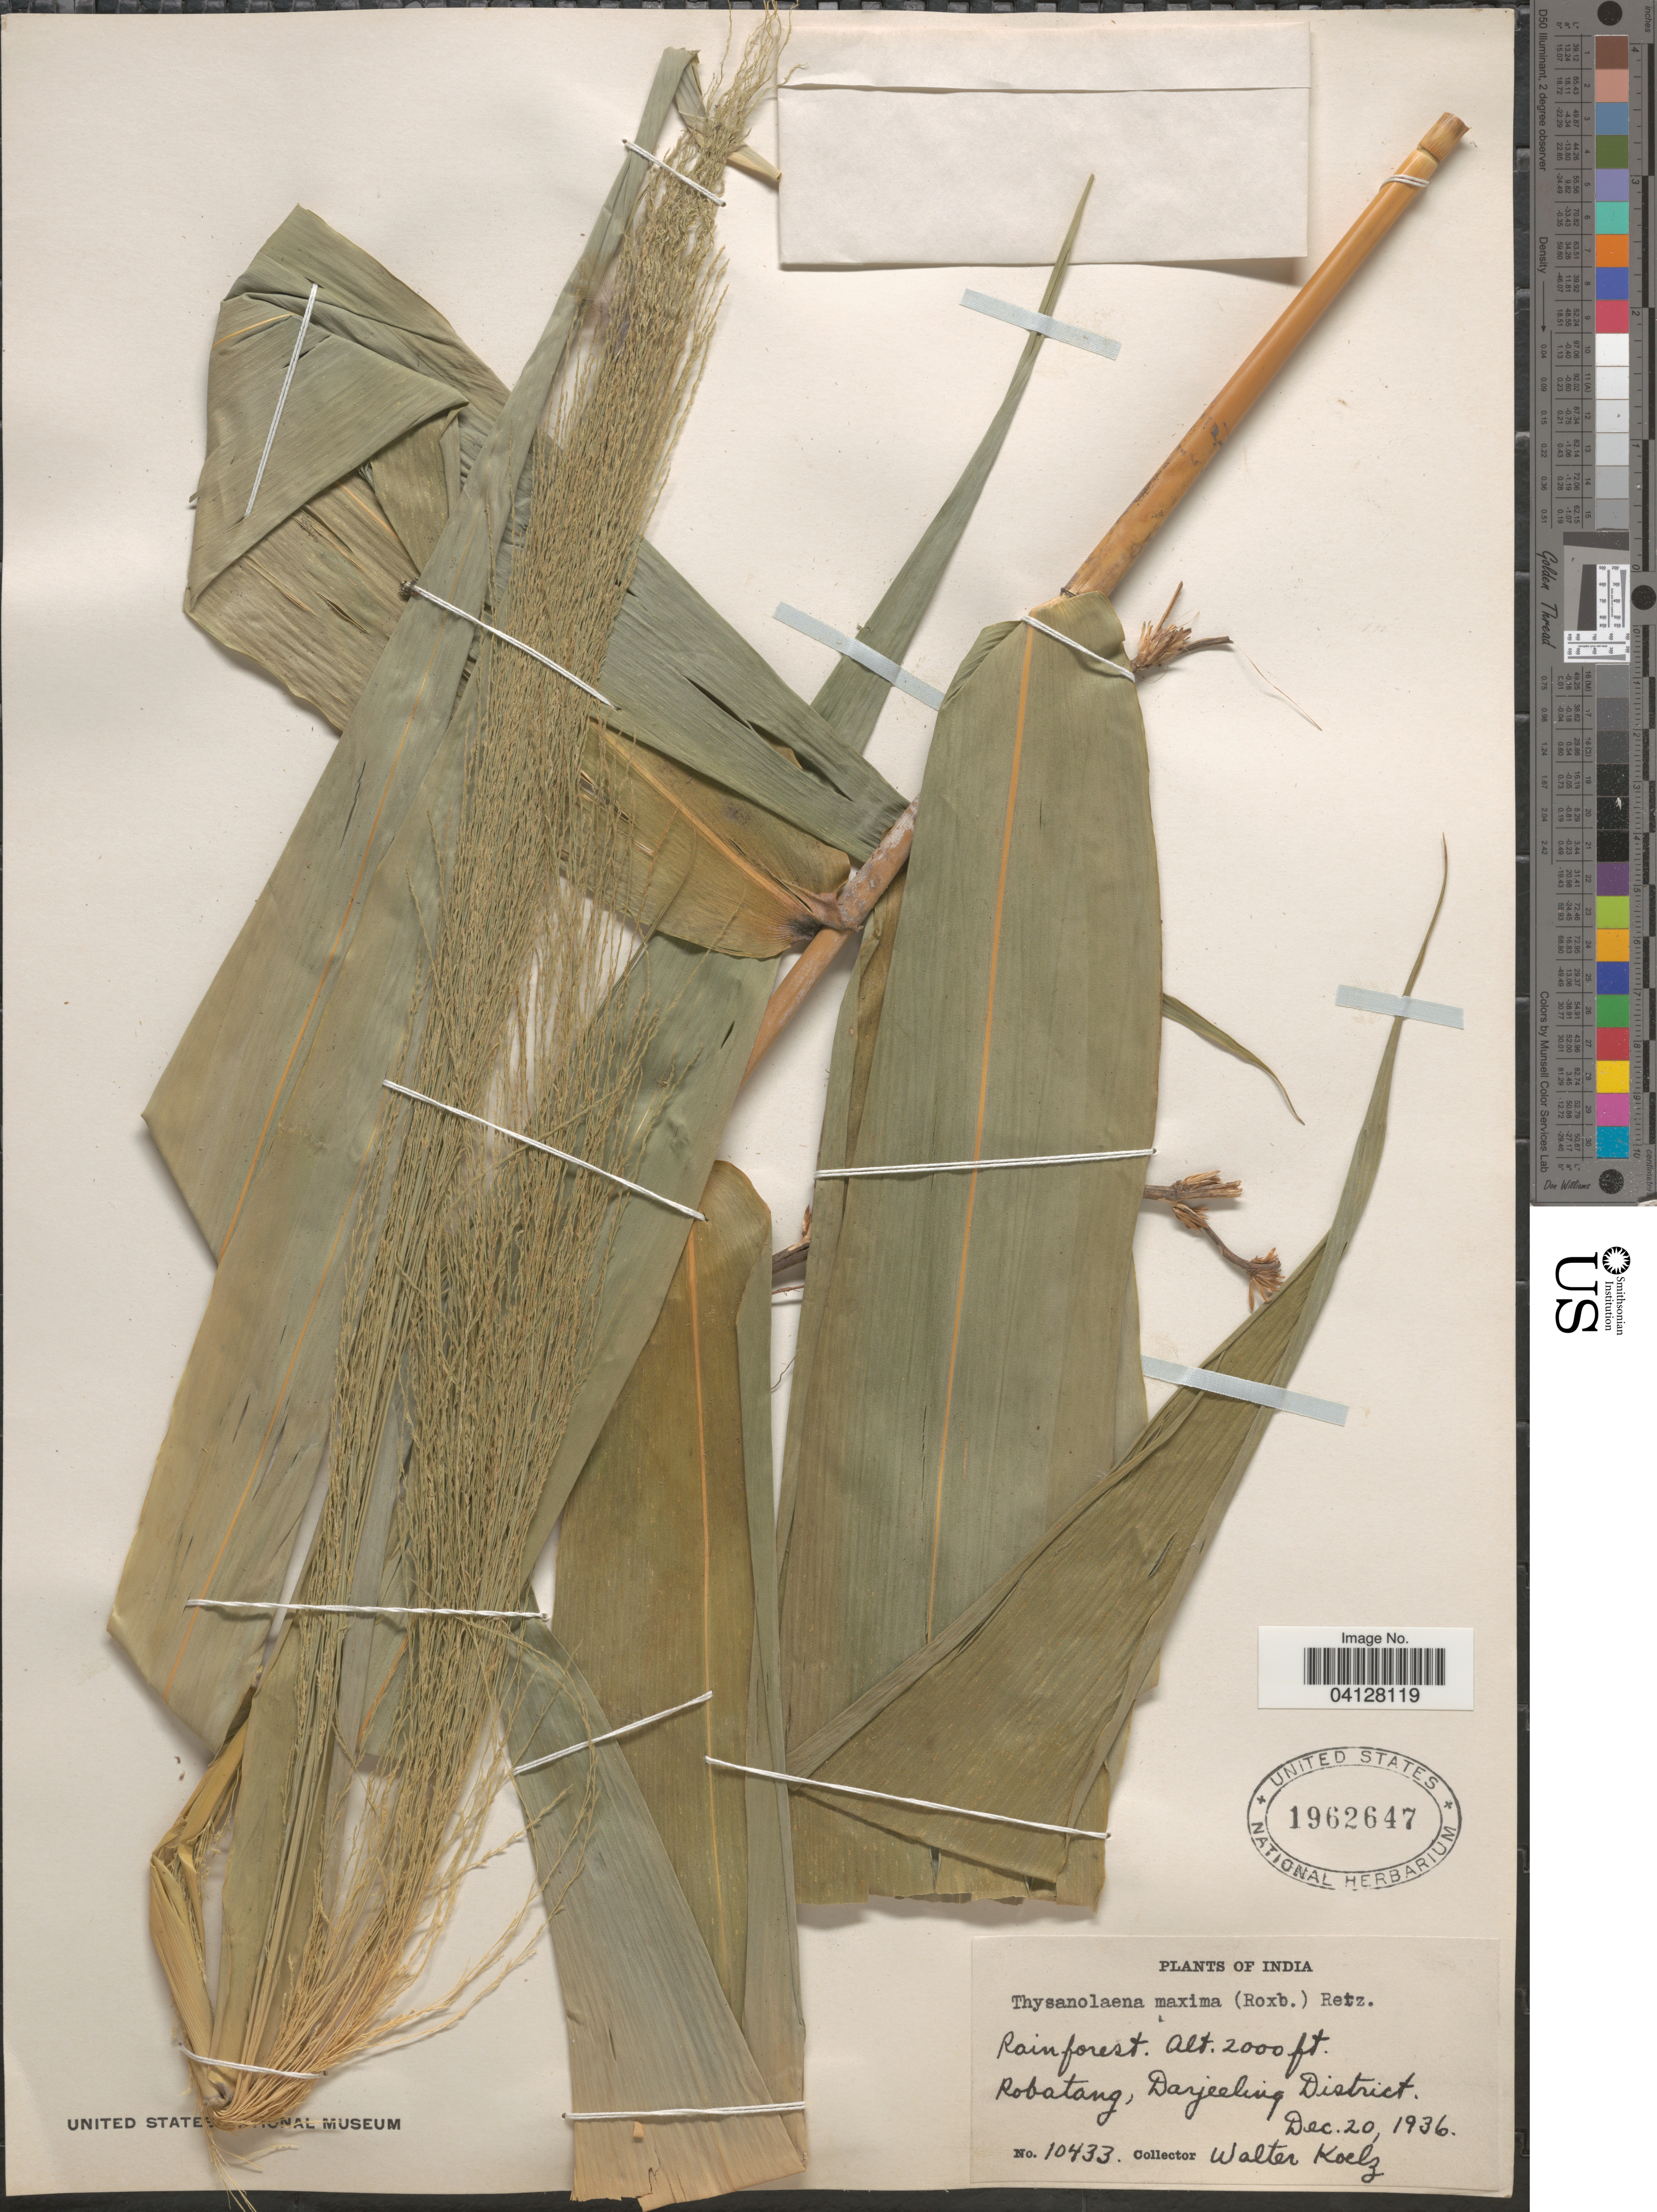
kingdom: Plantae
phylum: Tracheophyta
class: Liliopsida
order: Poales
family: Poaceae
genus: Thysanolaena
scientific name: Thysanolaena maxima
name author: (Roxb.) Kuntze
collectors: W. N. Koelz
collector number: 10433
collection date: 1936-12-20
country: India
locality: Robatang, Darjeeling District.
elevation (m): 610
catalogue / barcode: US 1962647